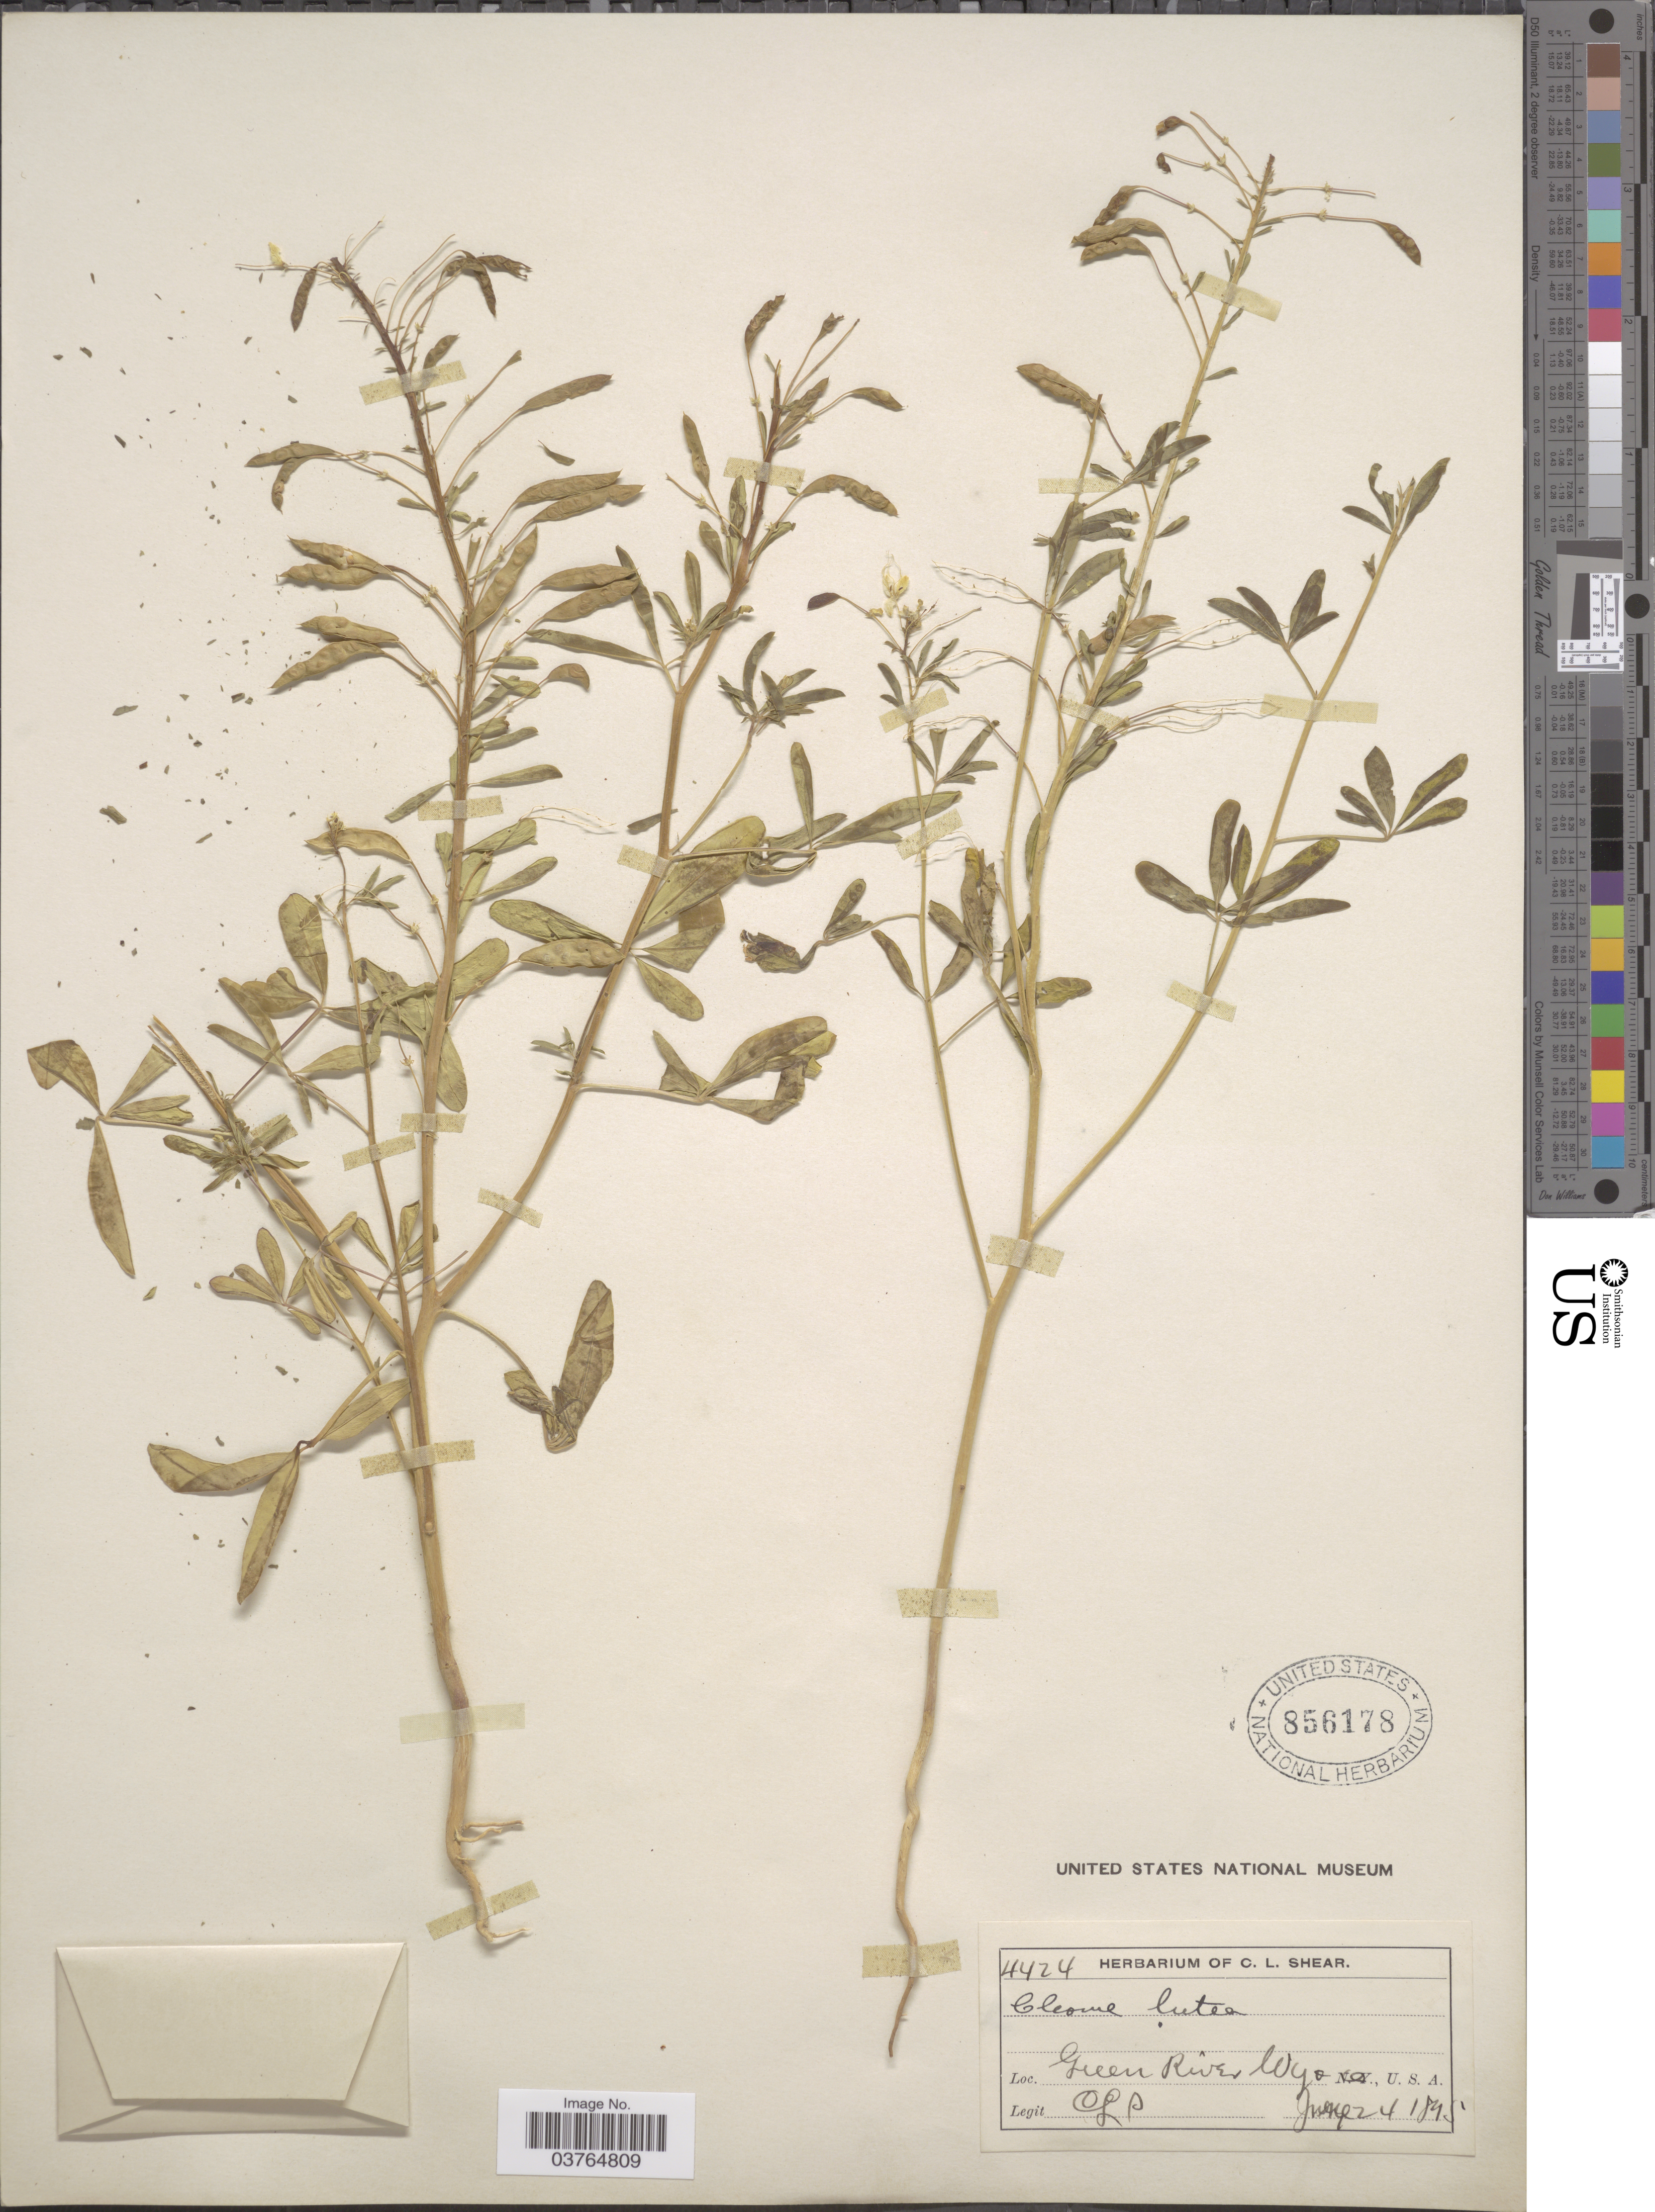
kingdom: Plantae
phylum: Tracheophyta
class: Magnoliopsida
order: Brassicales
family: Cleomaceae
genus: Cleomella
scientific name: Cleomella lutea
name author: (Hook.) Roalson & J.C. Hall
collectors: C. L. Shear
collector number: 4424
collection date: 1845-06-24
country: United States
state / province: Wyoming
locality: Green River.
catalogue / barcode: US 856178